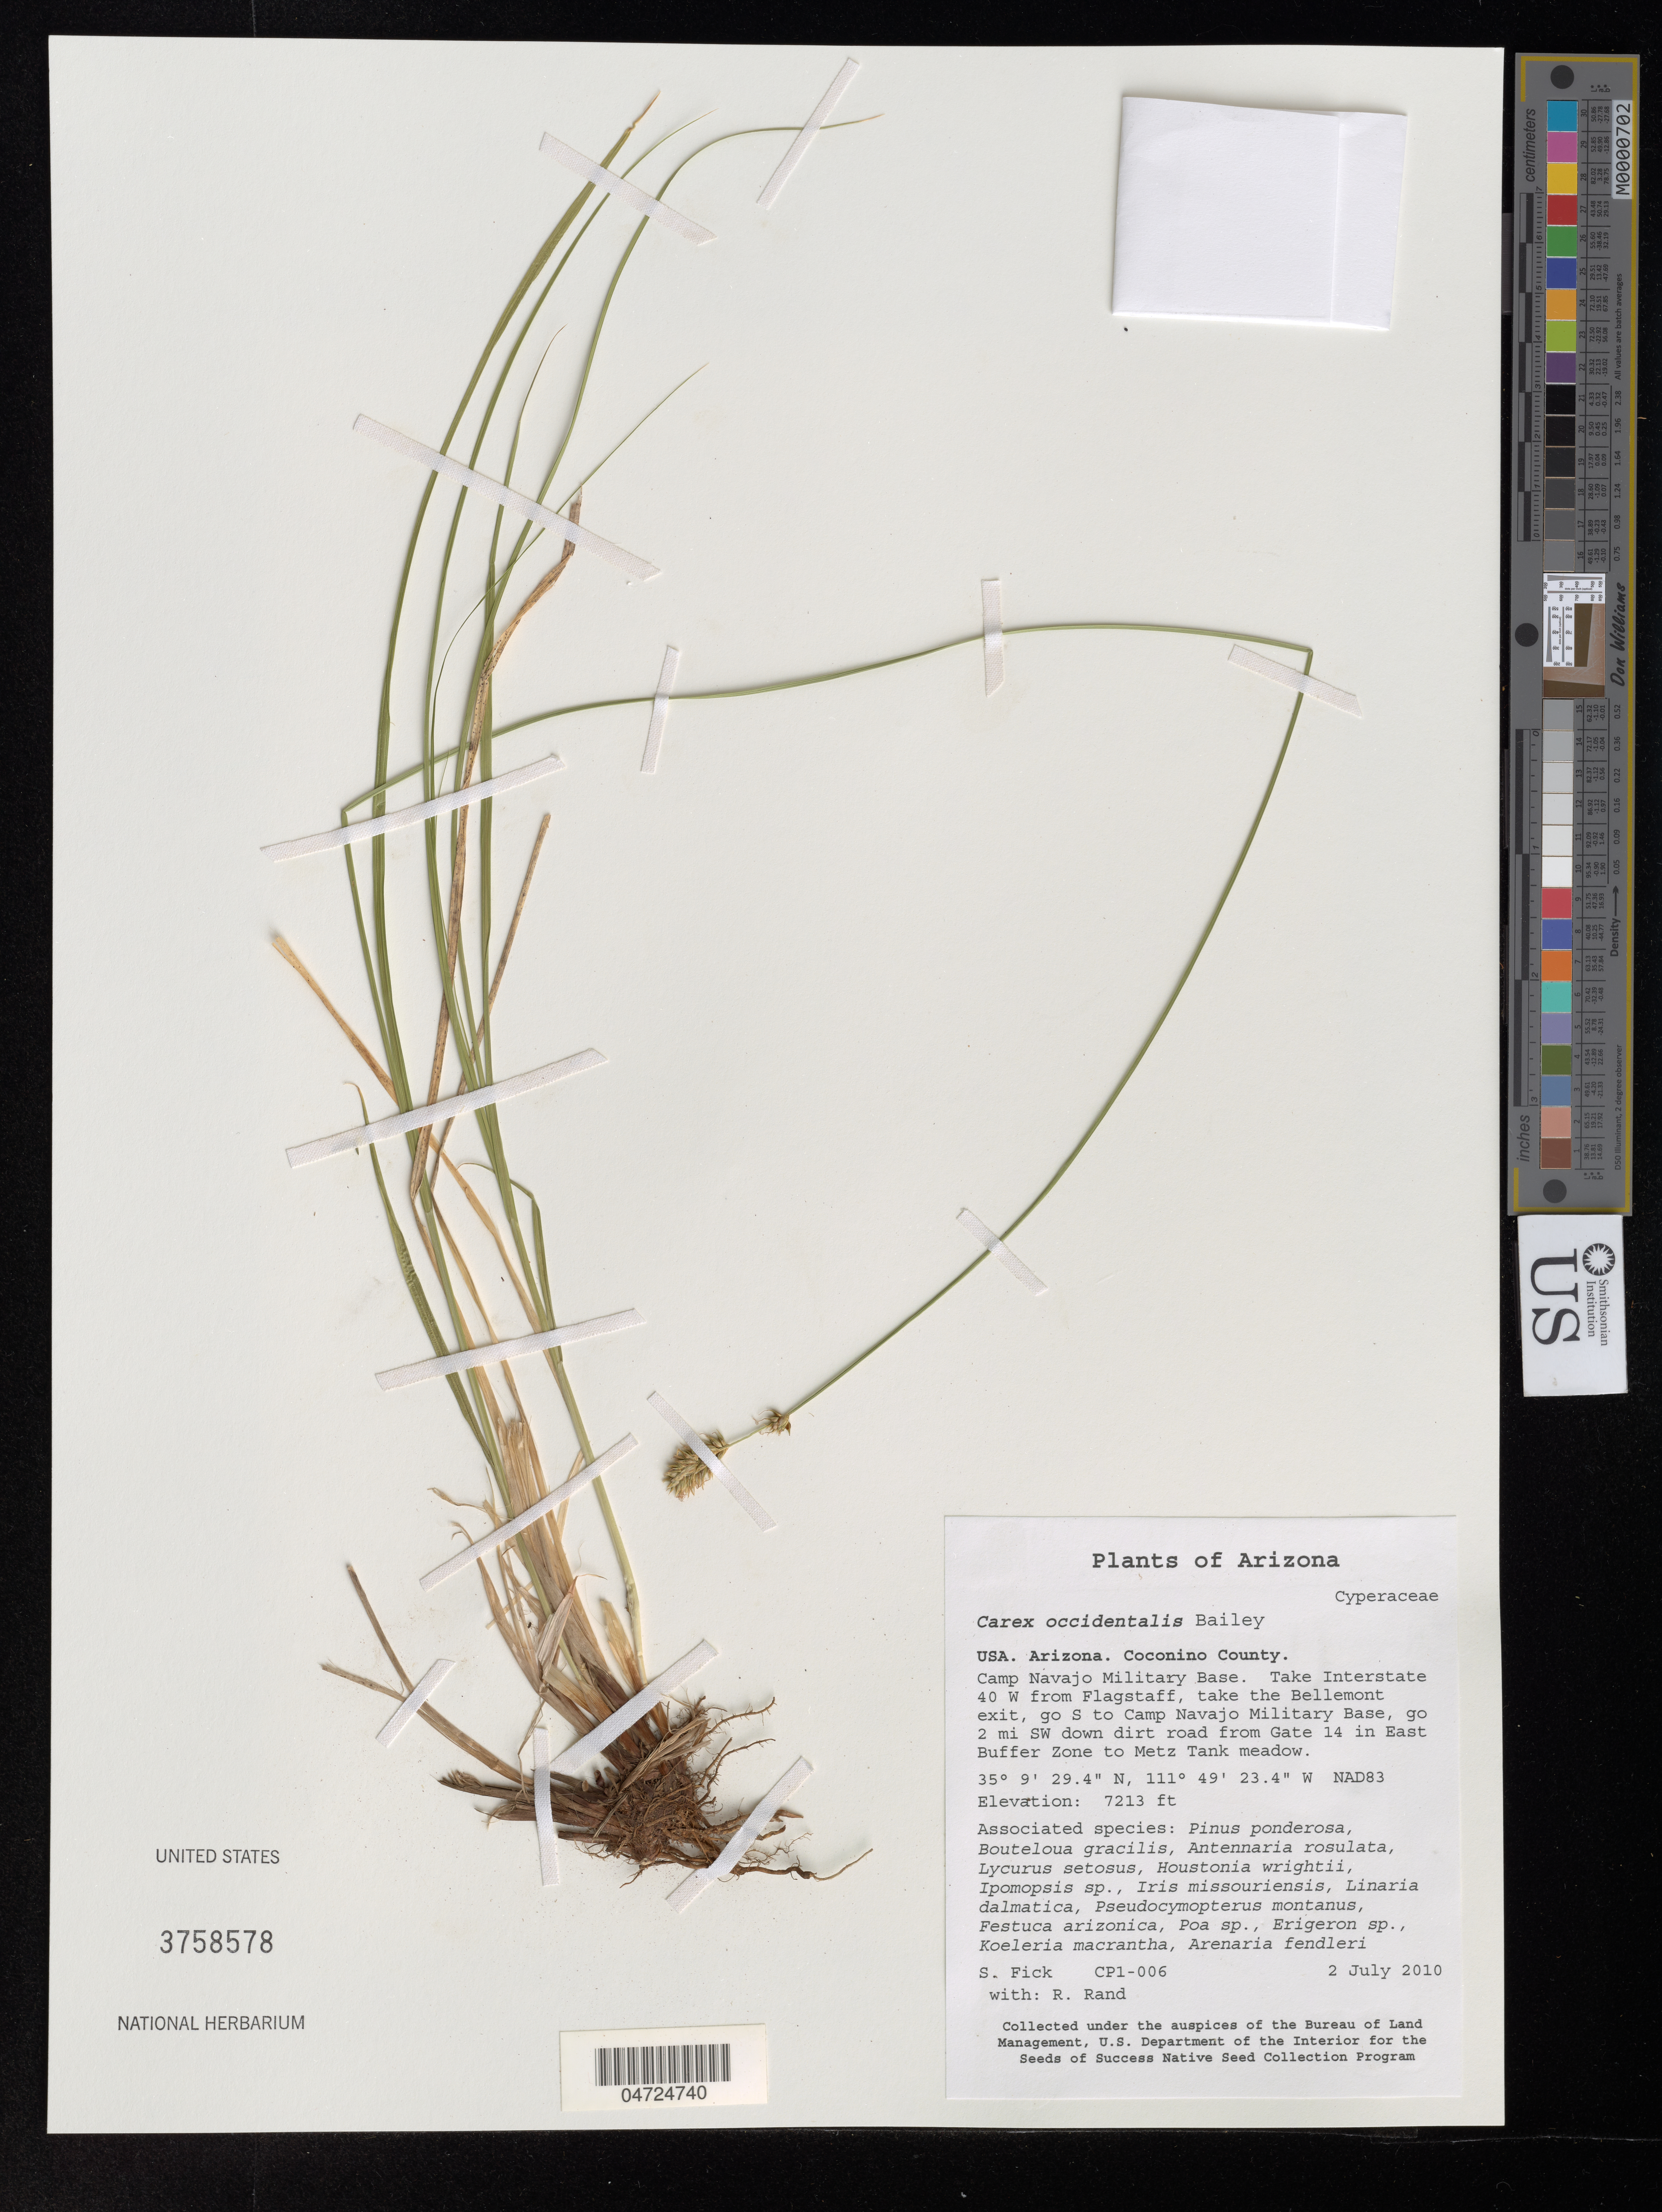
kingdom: Plantae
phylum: Tracheophyta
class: Liliopsida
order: Poales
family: Cyperaceae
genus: Carex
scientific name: Carex occidentalis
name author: L.H. Bailey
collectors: S. Fick & R. Rand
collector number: CP1-006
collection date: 2010-07-02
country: United States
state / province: Arizona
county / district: Coconino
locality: Coconino County. Camp Navajo Military Base. Take Interstate 40 W from Flagstaff, take the Bellemont exit, go S to Camp Navajo Military Base, go 2 mi SW down dirt road from Gate 14 in East Buffer Zone to Metz Tank meadow. NAD83.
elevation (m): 2199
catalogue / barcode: US 3758578